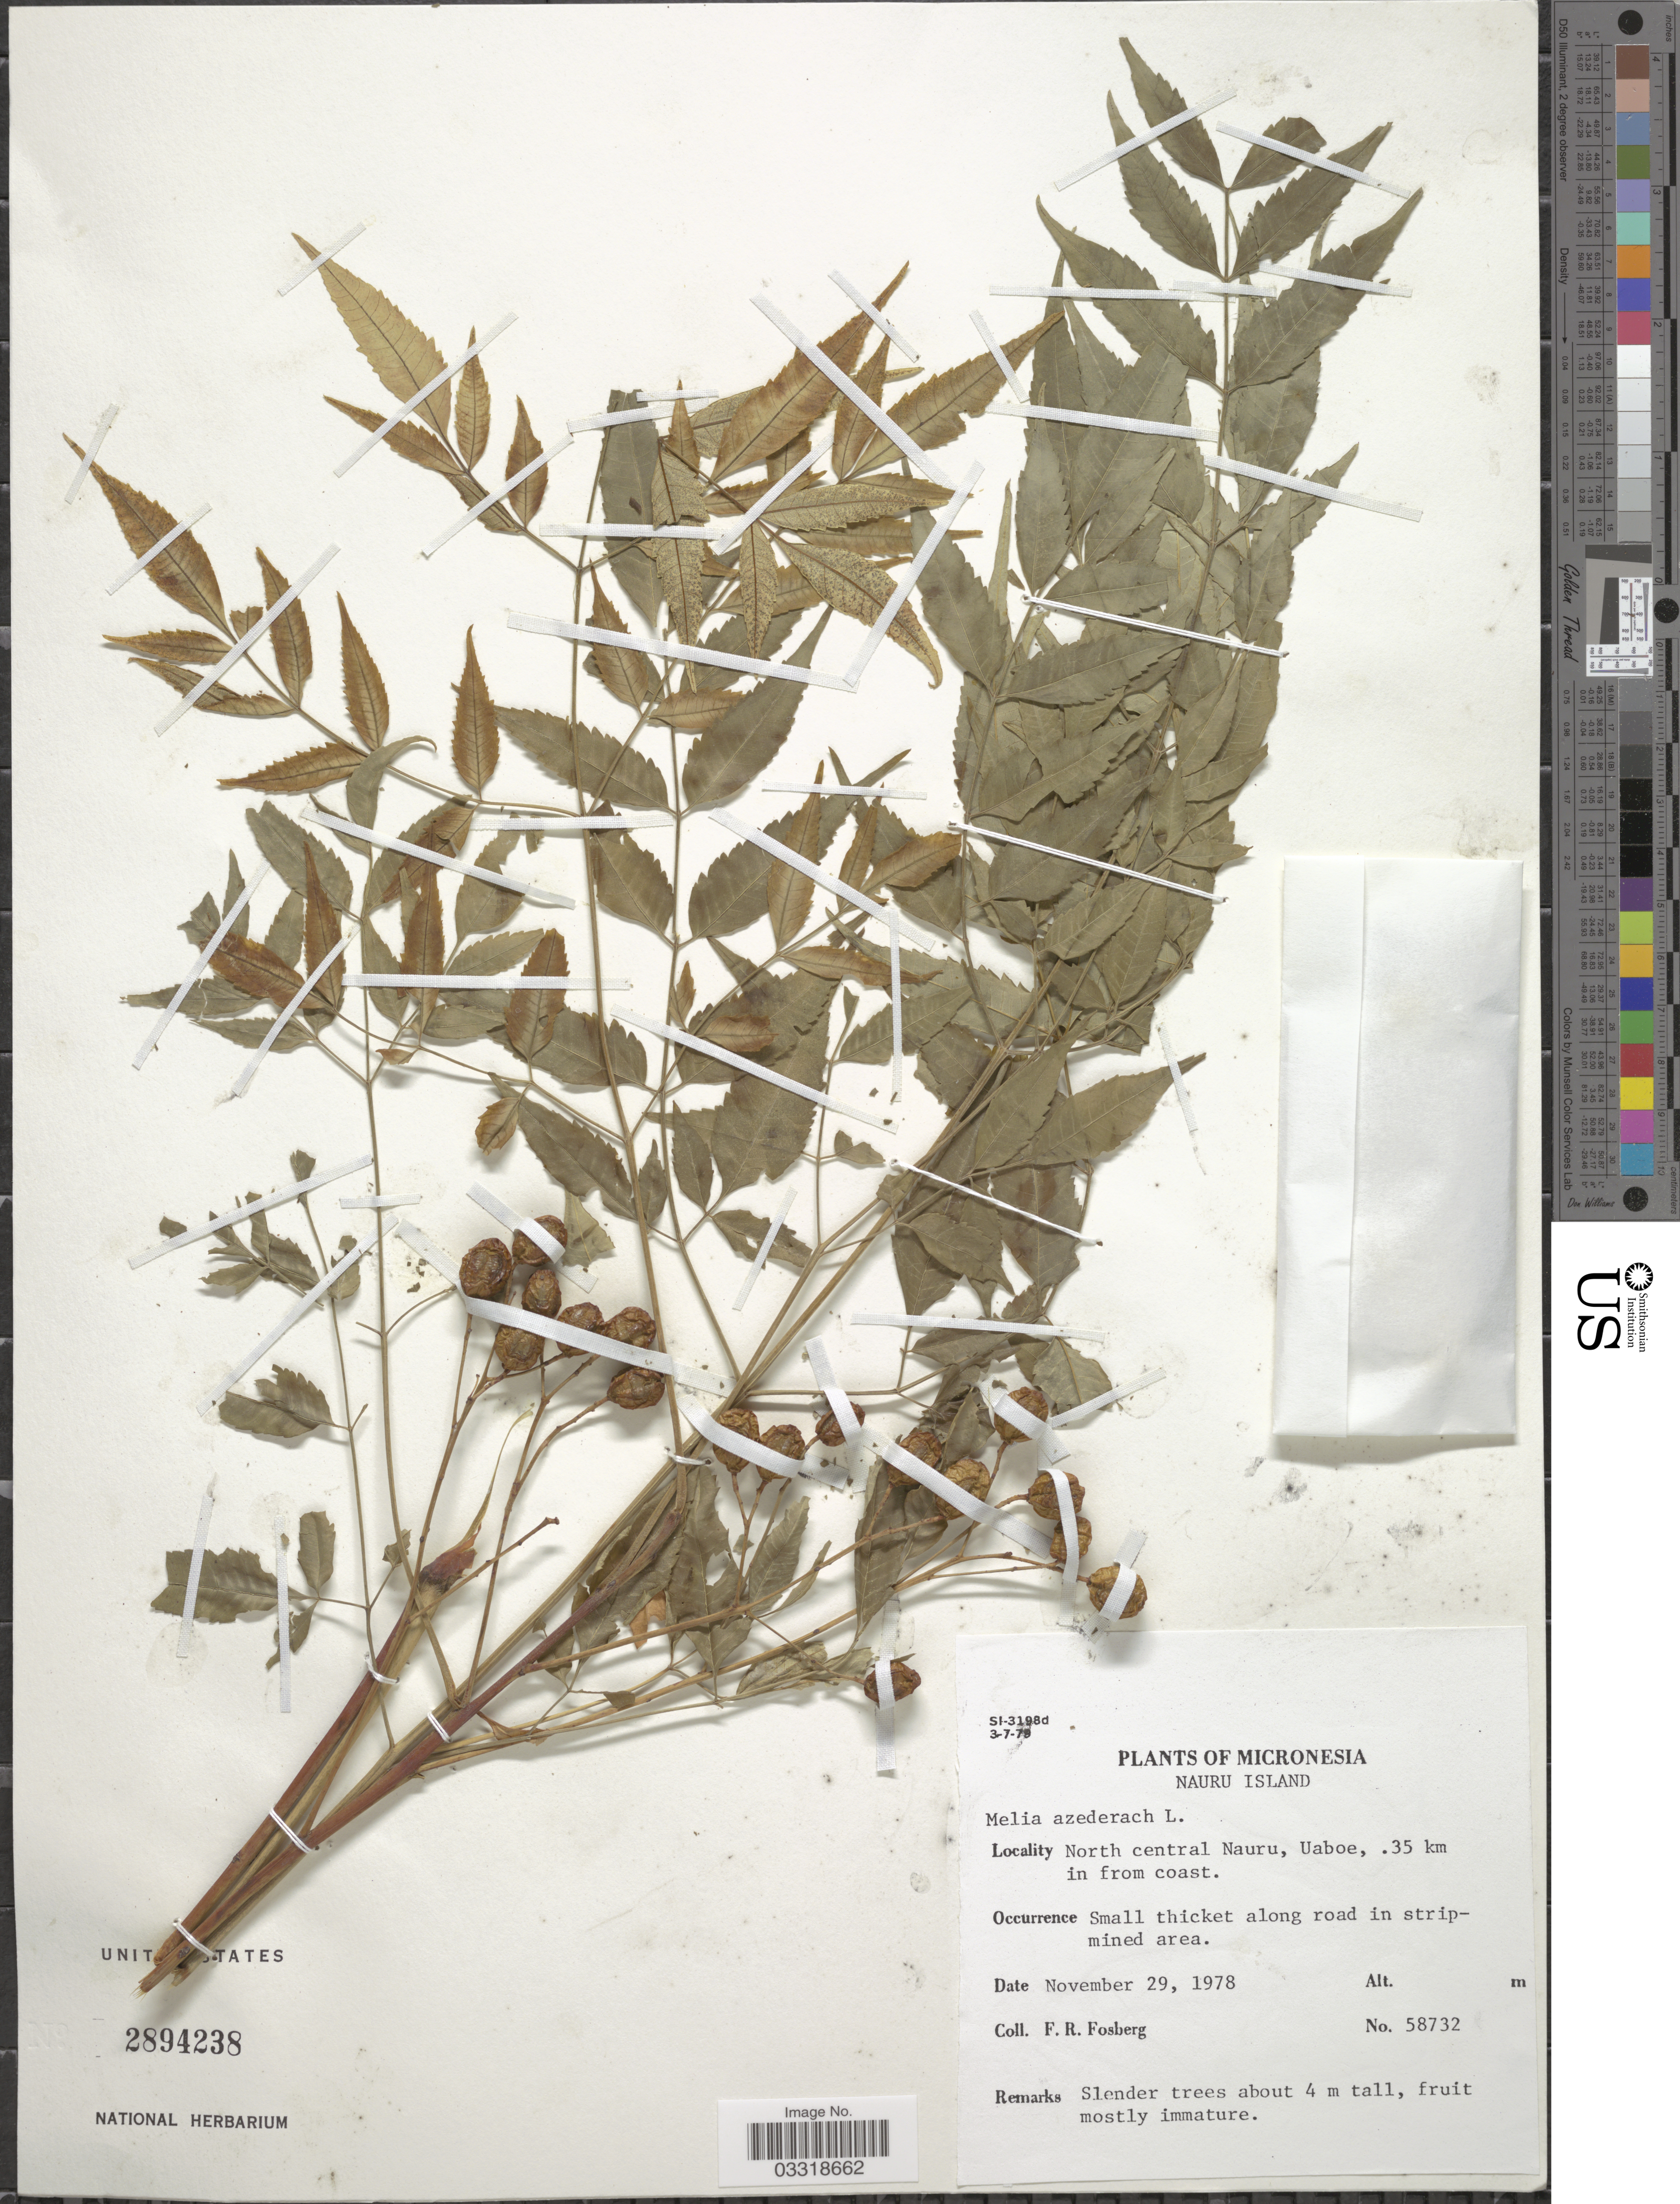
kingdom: Plantae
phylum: Tracheophyta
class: Magnoliopsida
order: Sapindales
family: Meliaceae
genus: Melia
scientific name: Melia azedarach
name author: L.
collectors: F. R. Fosberg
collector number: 58732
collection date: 1978-11-29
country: Micronesia, Federated States of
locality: Nauru Island. North central Nauru, Uaboe, .35 km in from coast.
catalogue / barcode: US 2894238